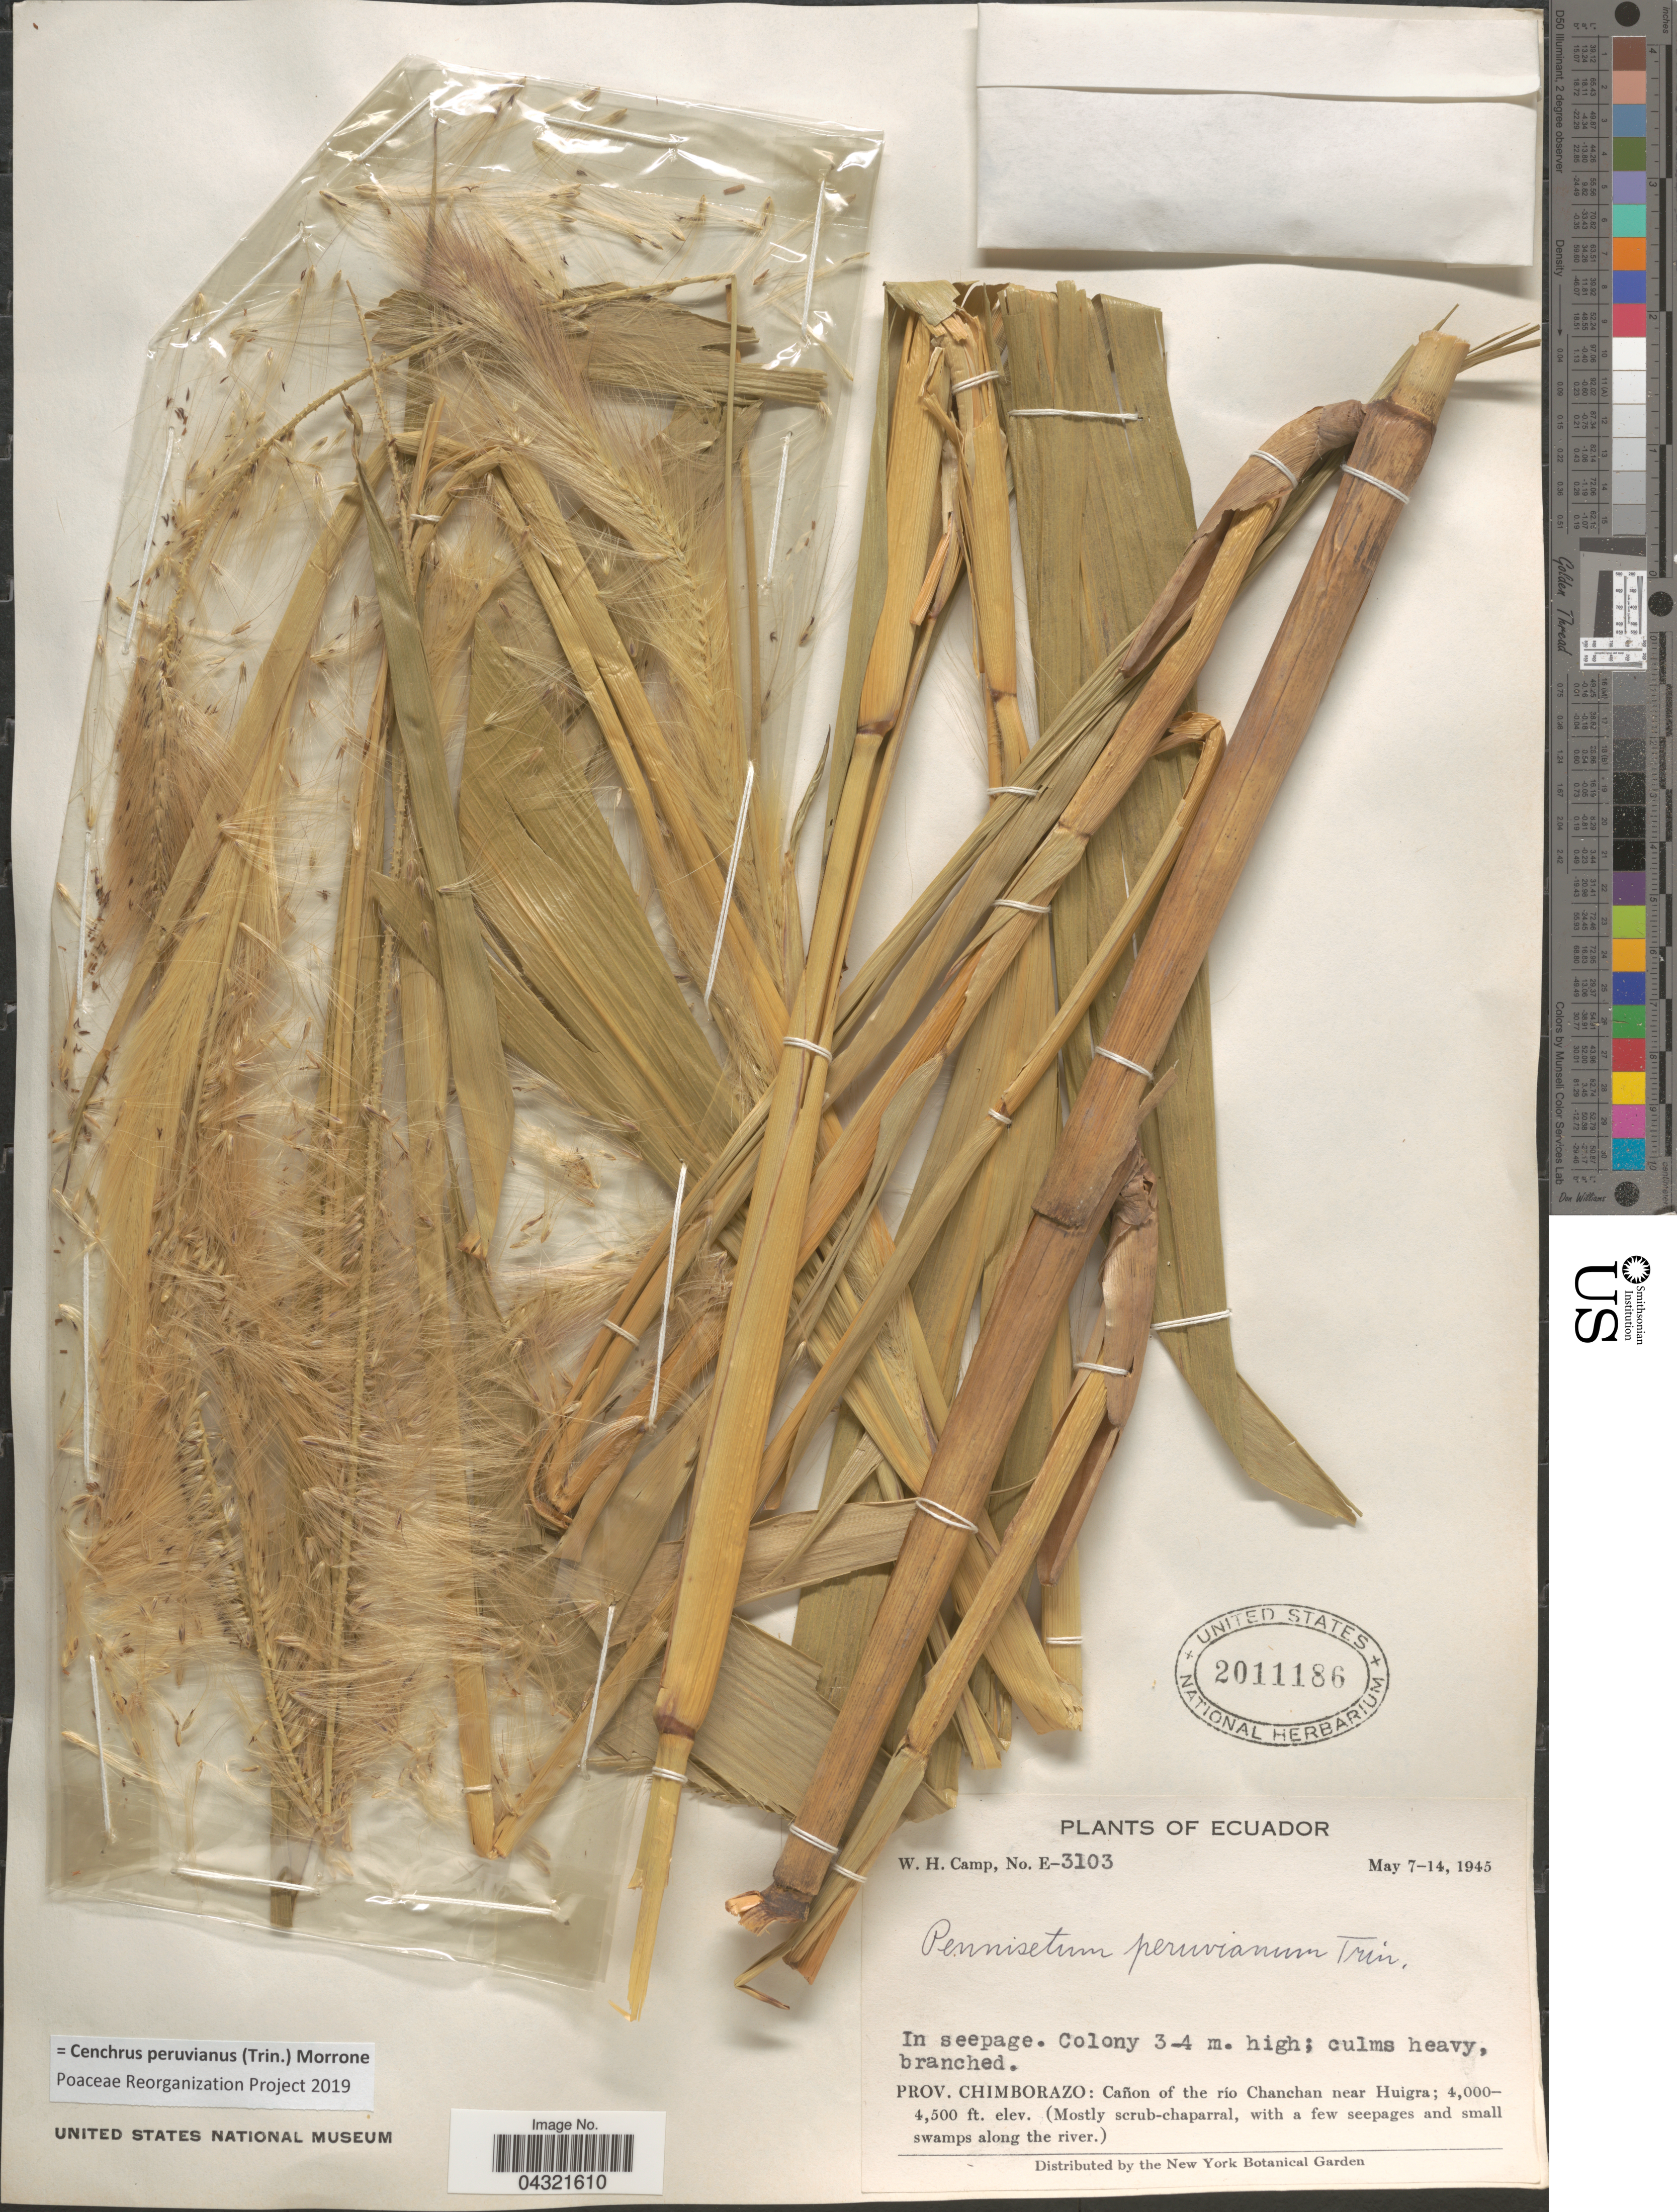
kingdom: Plantae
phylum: Tracheophyta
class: Liliopsida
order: Poales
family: Poaceae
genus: Cenchrus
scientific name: Cenchrus peruvianus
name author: (Trin.) Morrone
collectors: W. H. Camp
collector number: E-3103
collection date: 1945-05-07/1945-05-14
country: Ecuador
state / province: Chimborazo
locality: Cañon of the río Chanchan near Huigra.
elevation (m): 1219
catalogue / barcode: US 2011186